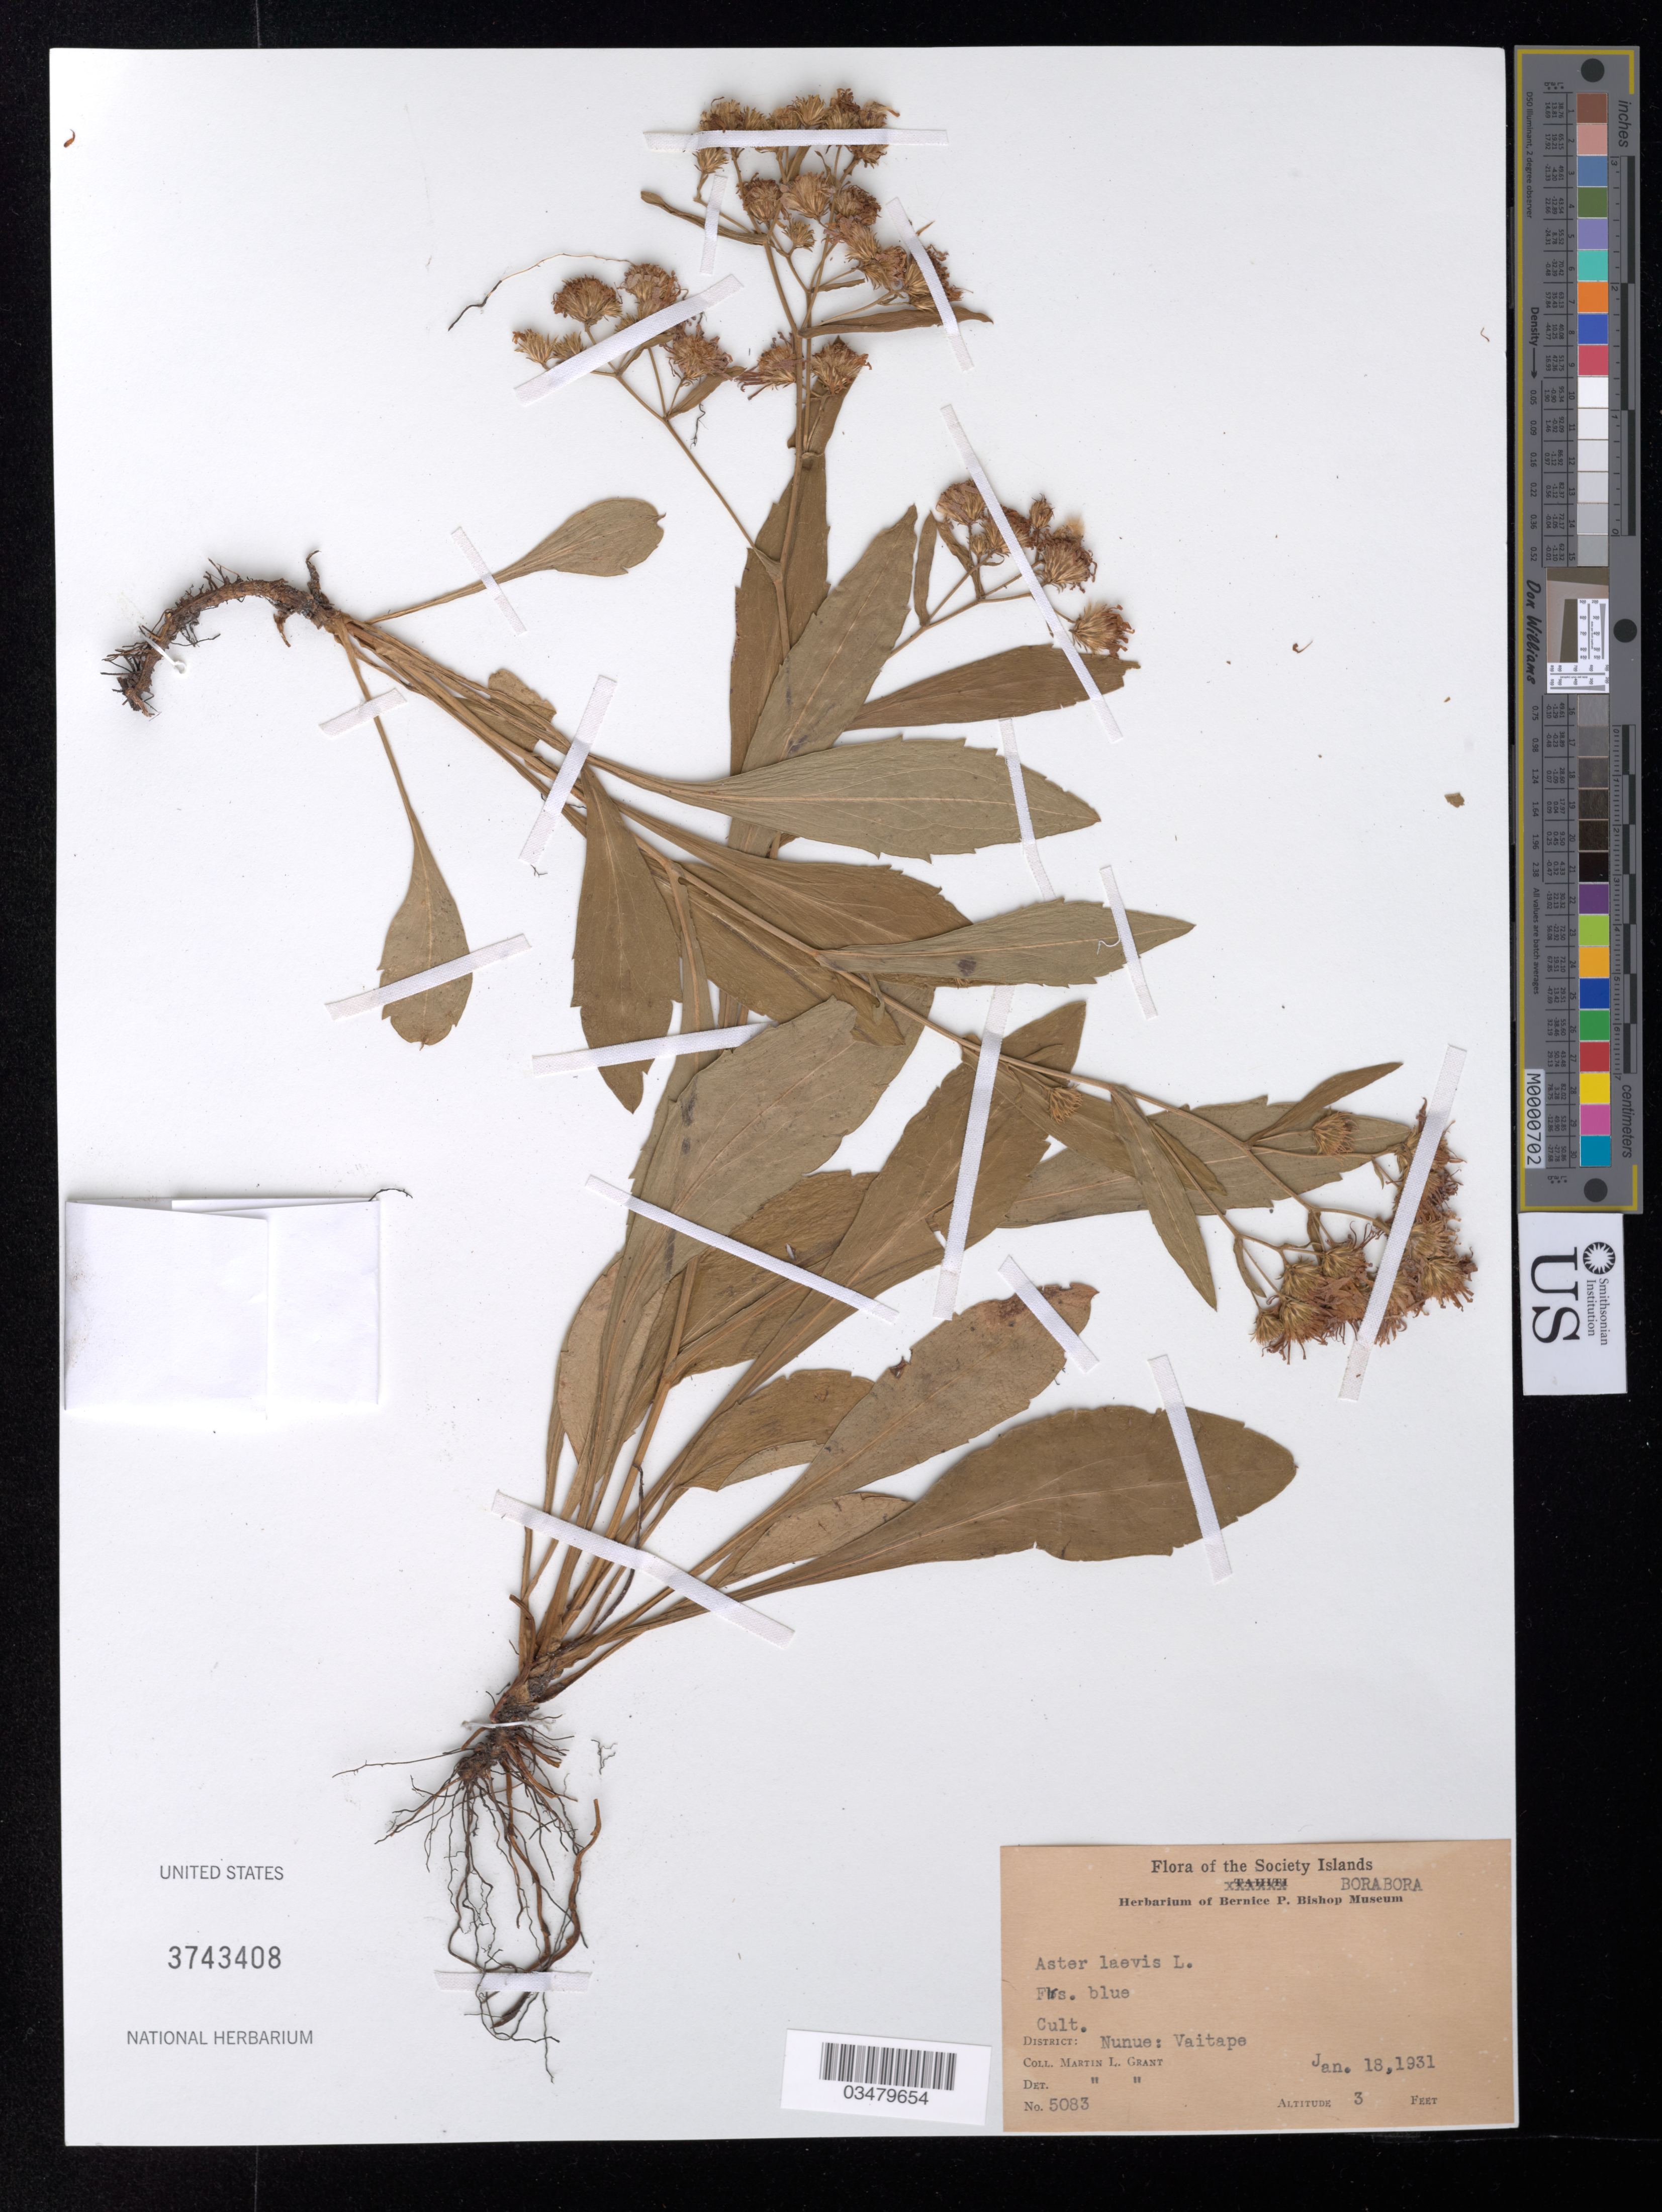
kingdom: Plantae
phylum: Tracheophyta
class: Magnoliopsida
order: Asterales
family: Asteraceae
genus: Aster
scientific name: Aster laevis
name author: L.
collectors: M. L. Grant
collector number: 5083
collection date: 1931-01-18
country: French Polynesia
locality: The Society Islands. Borabora. District: Nunue: Vaitape.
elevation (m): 1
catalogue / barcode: US 3743408